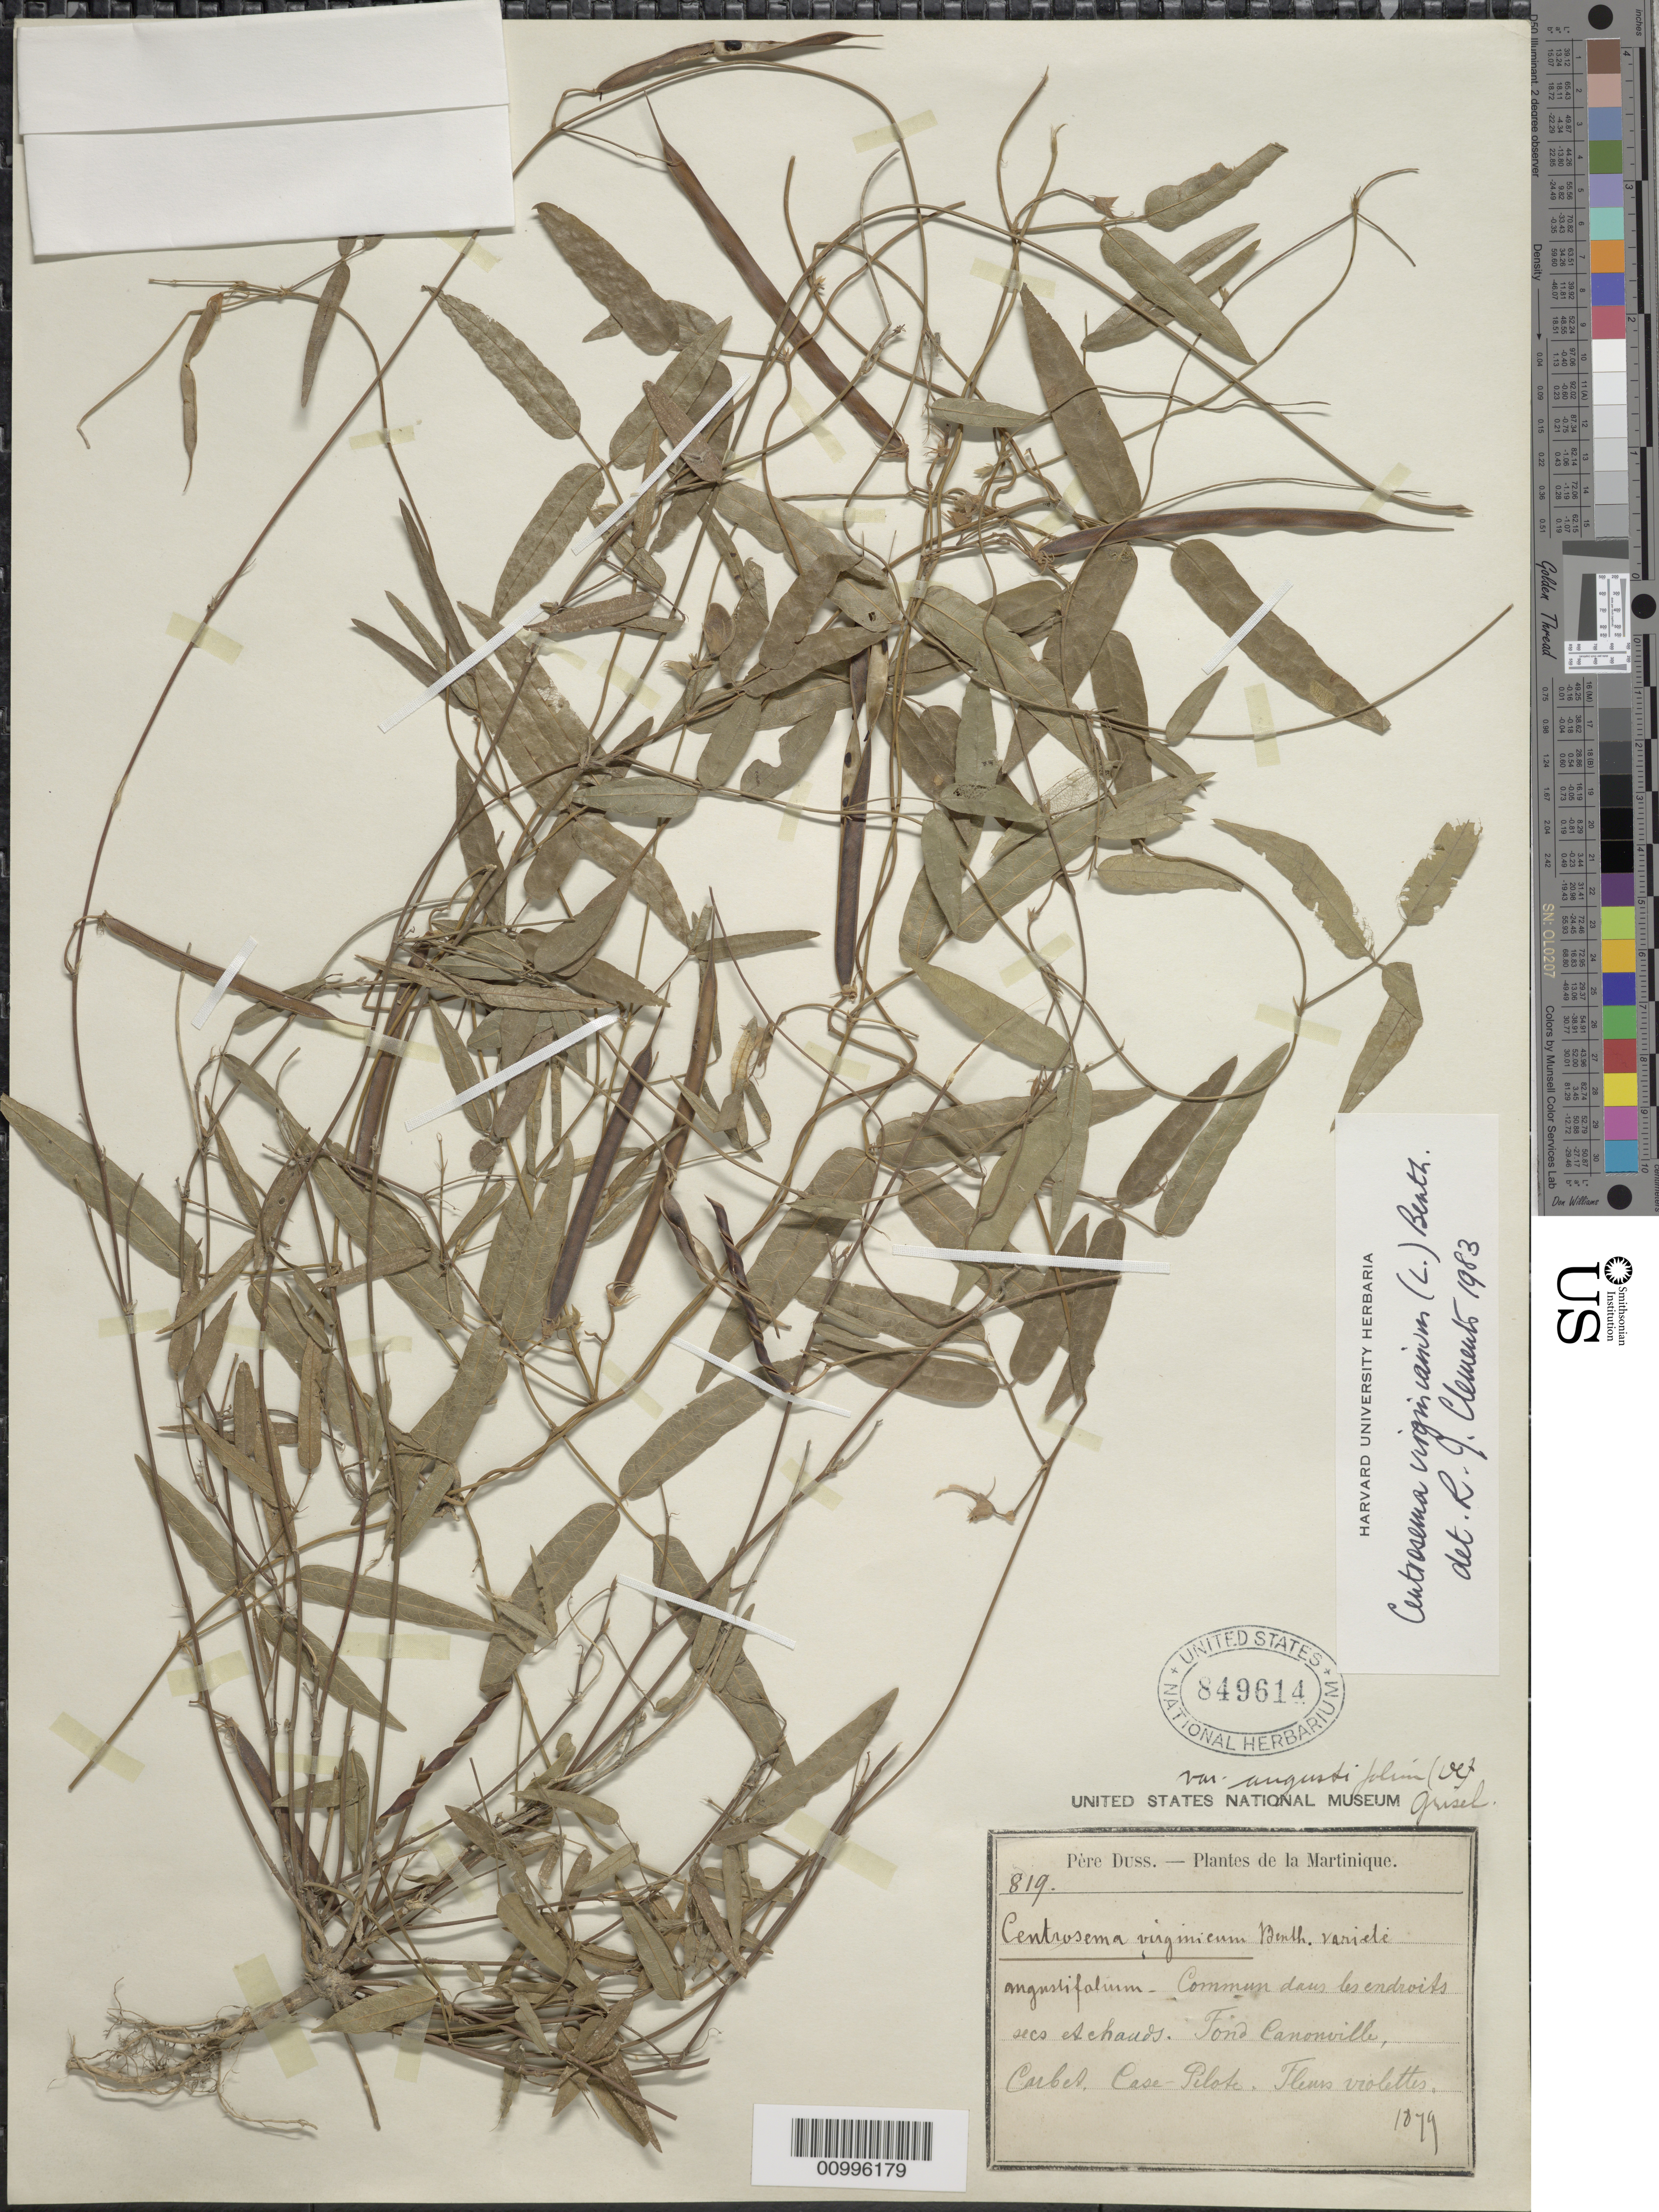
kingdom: Plantae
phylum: Tracheophyta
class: Magnoliopsida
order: Fabales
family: Fabaceae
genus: Centrosema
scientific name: Centrosema virginianum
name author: (L.) Benth.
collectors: Père Duss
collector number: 819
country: Martinique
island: Martinique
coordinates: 0 N, 0 E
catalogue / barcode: US 849614